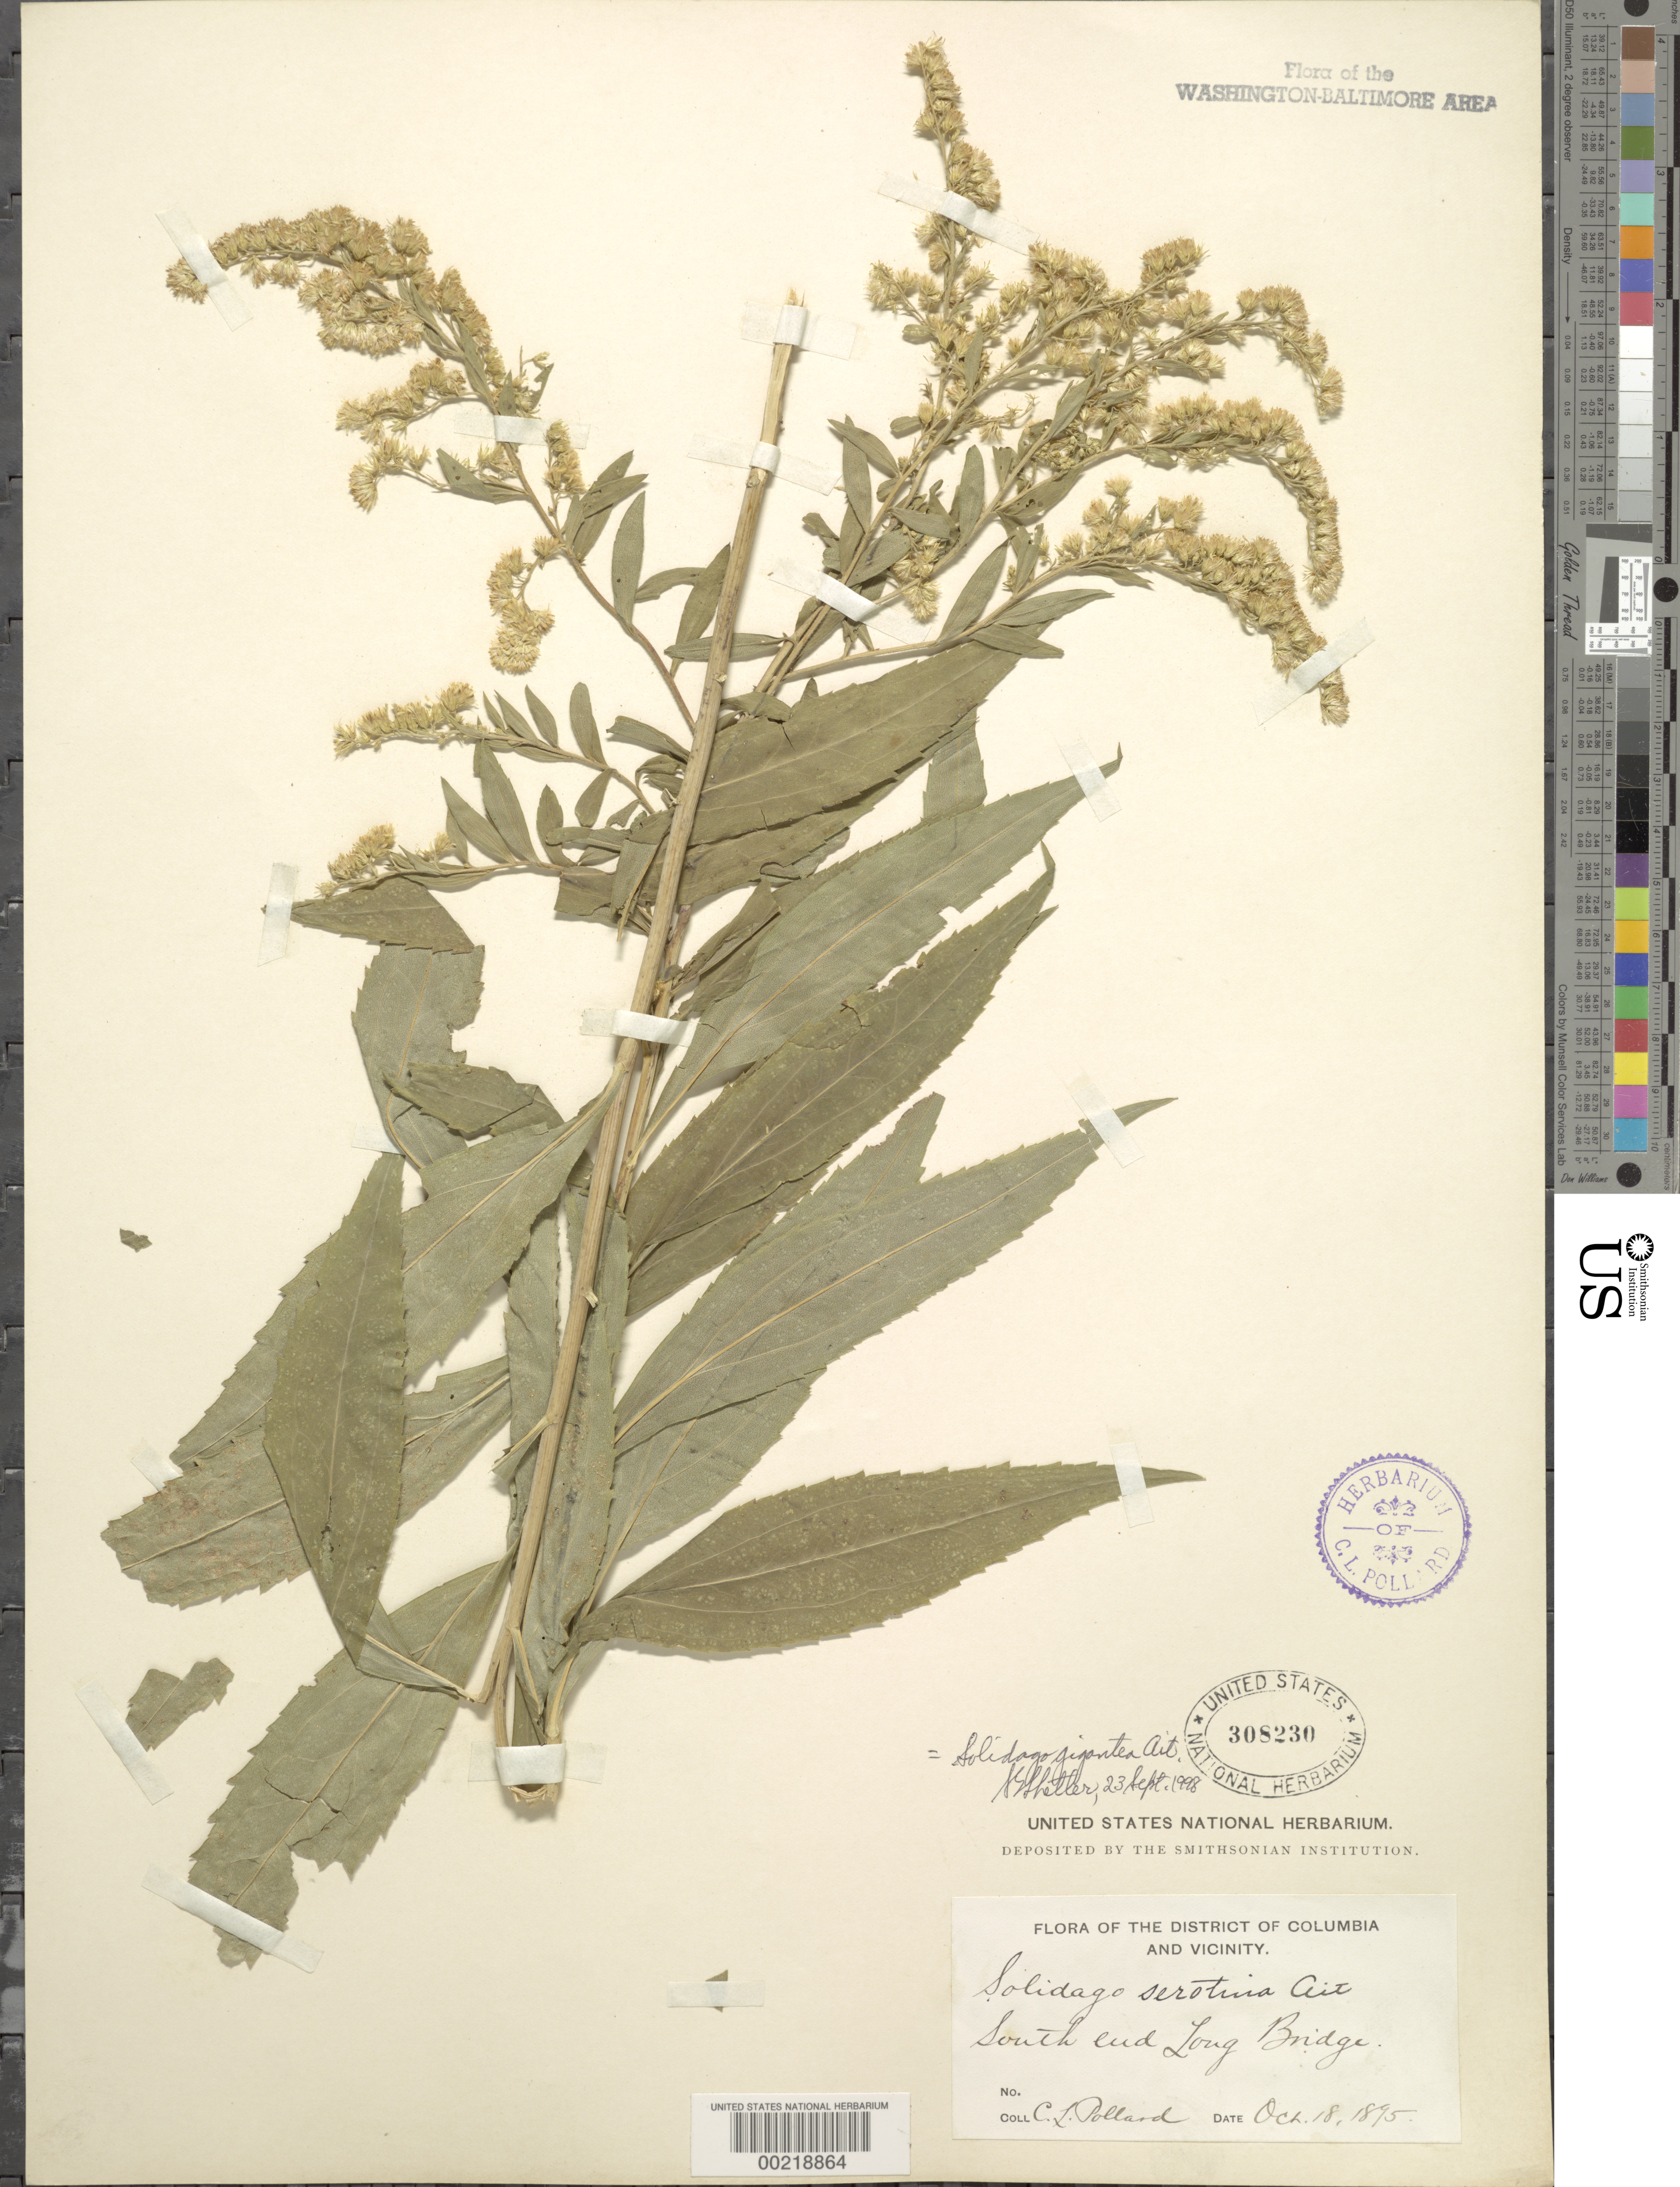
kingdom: Plantae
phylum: Tracheophyta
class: Magnoliopsida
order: Asterales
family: Asteraceae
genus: Solidago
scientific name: Solidago gigantea var. leiophylla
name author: Fernald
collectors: C. L. Pollard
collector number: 758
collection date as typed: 18 Oct 1895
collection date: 1895-10-18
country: United States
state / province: District of Columbia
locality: flats south end of Long Bridge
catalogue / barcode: US 308230